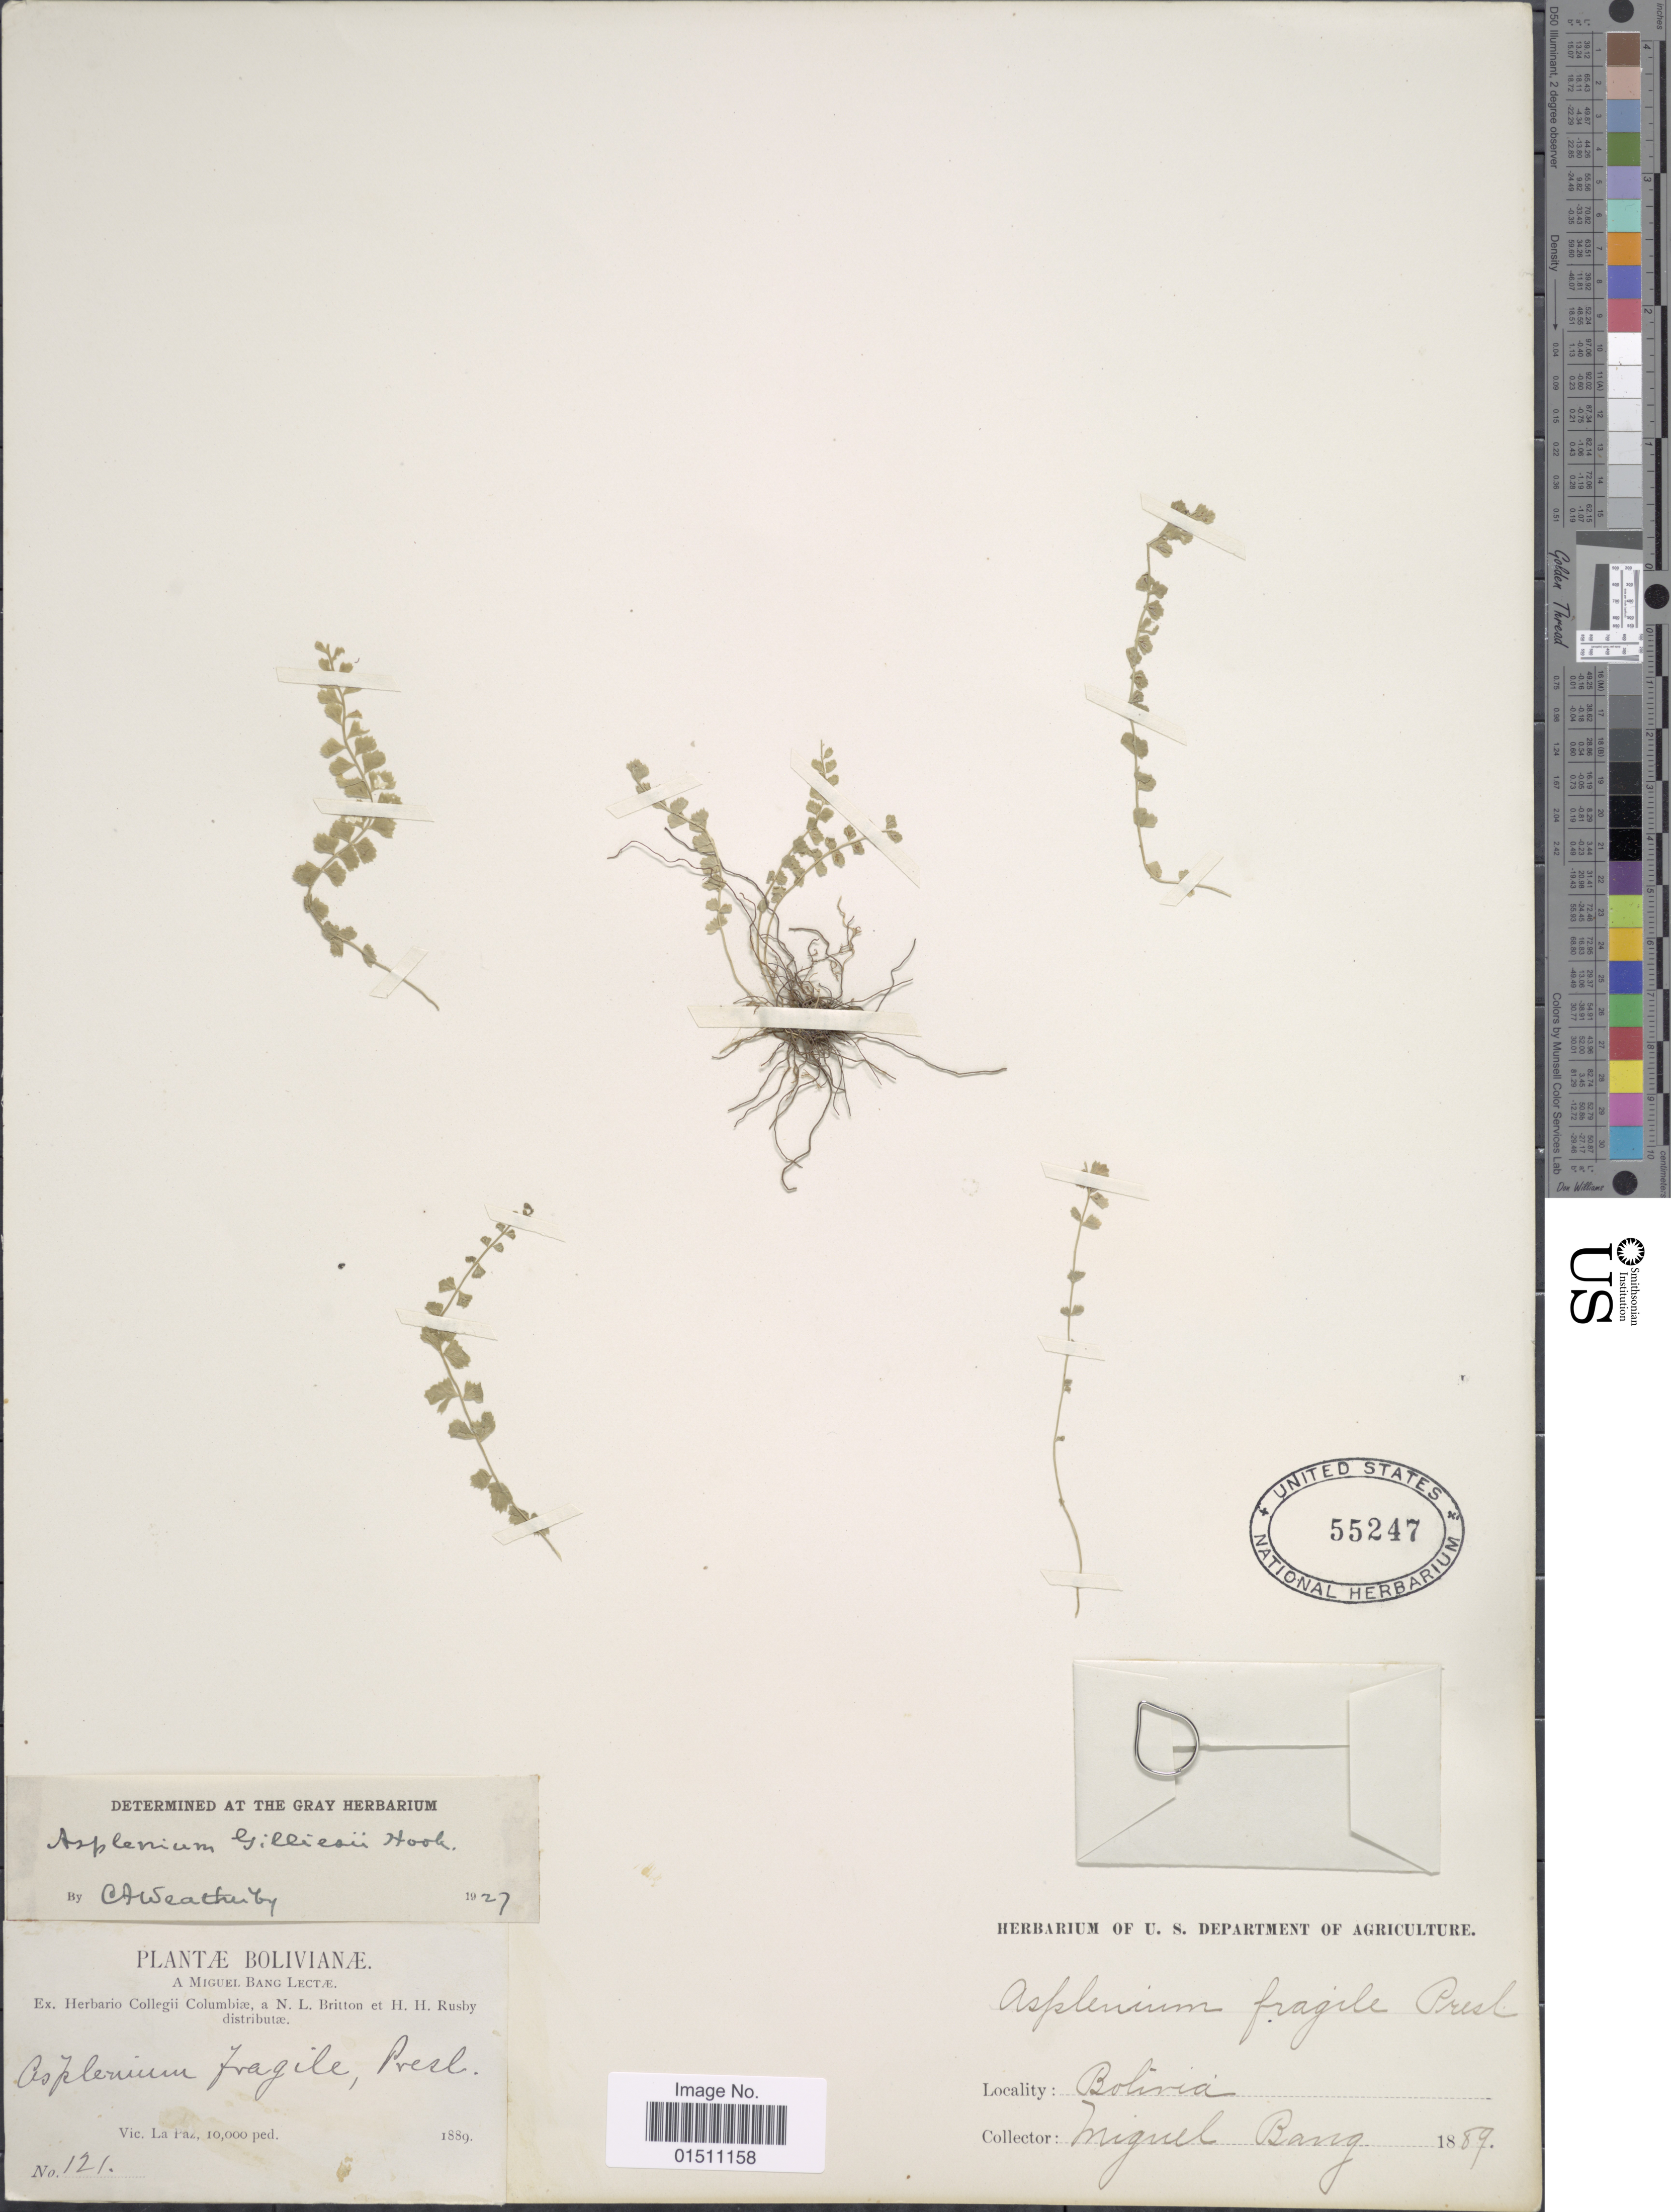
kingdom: Plantae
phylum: Tracheophyta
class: Polypodiopsida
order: Polypodiales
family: Aspleniaceae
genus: Asplenium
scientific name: Asplenium gilliesii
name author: Hook.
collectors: M. Bang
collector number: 121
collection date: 1889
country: Bolivia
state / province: La Paz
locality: Bolivia, Vic. La Paz.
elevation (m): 3048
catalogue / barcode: US 55247